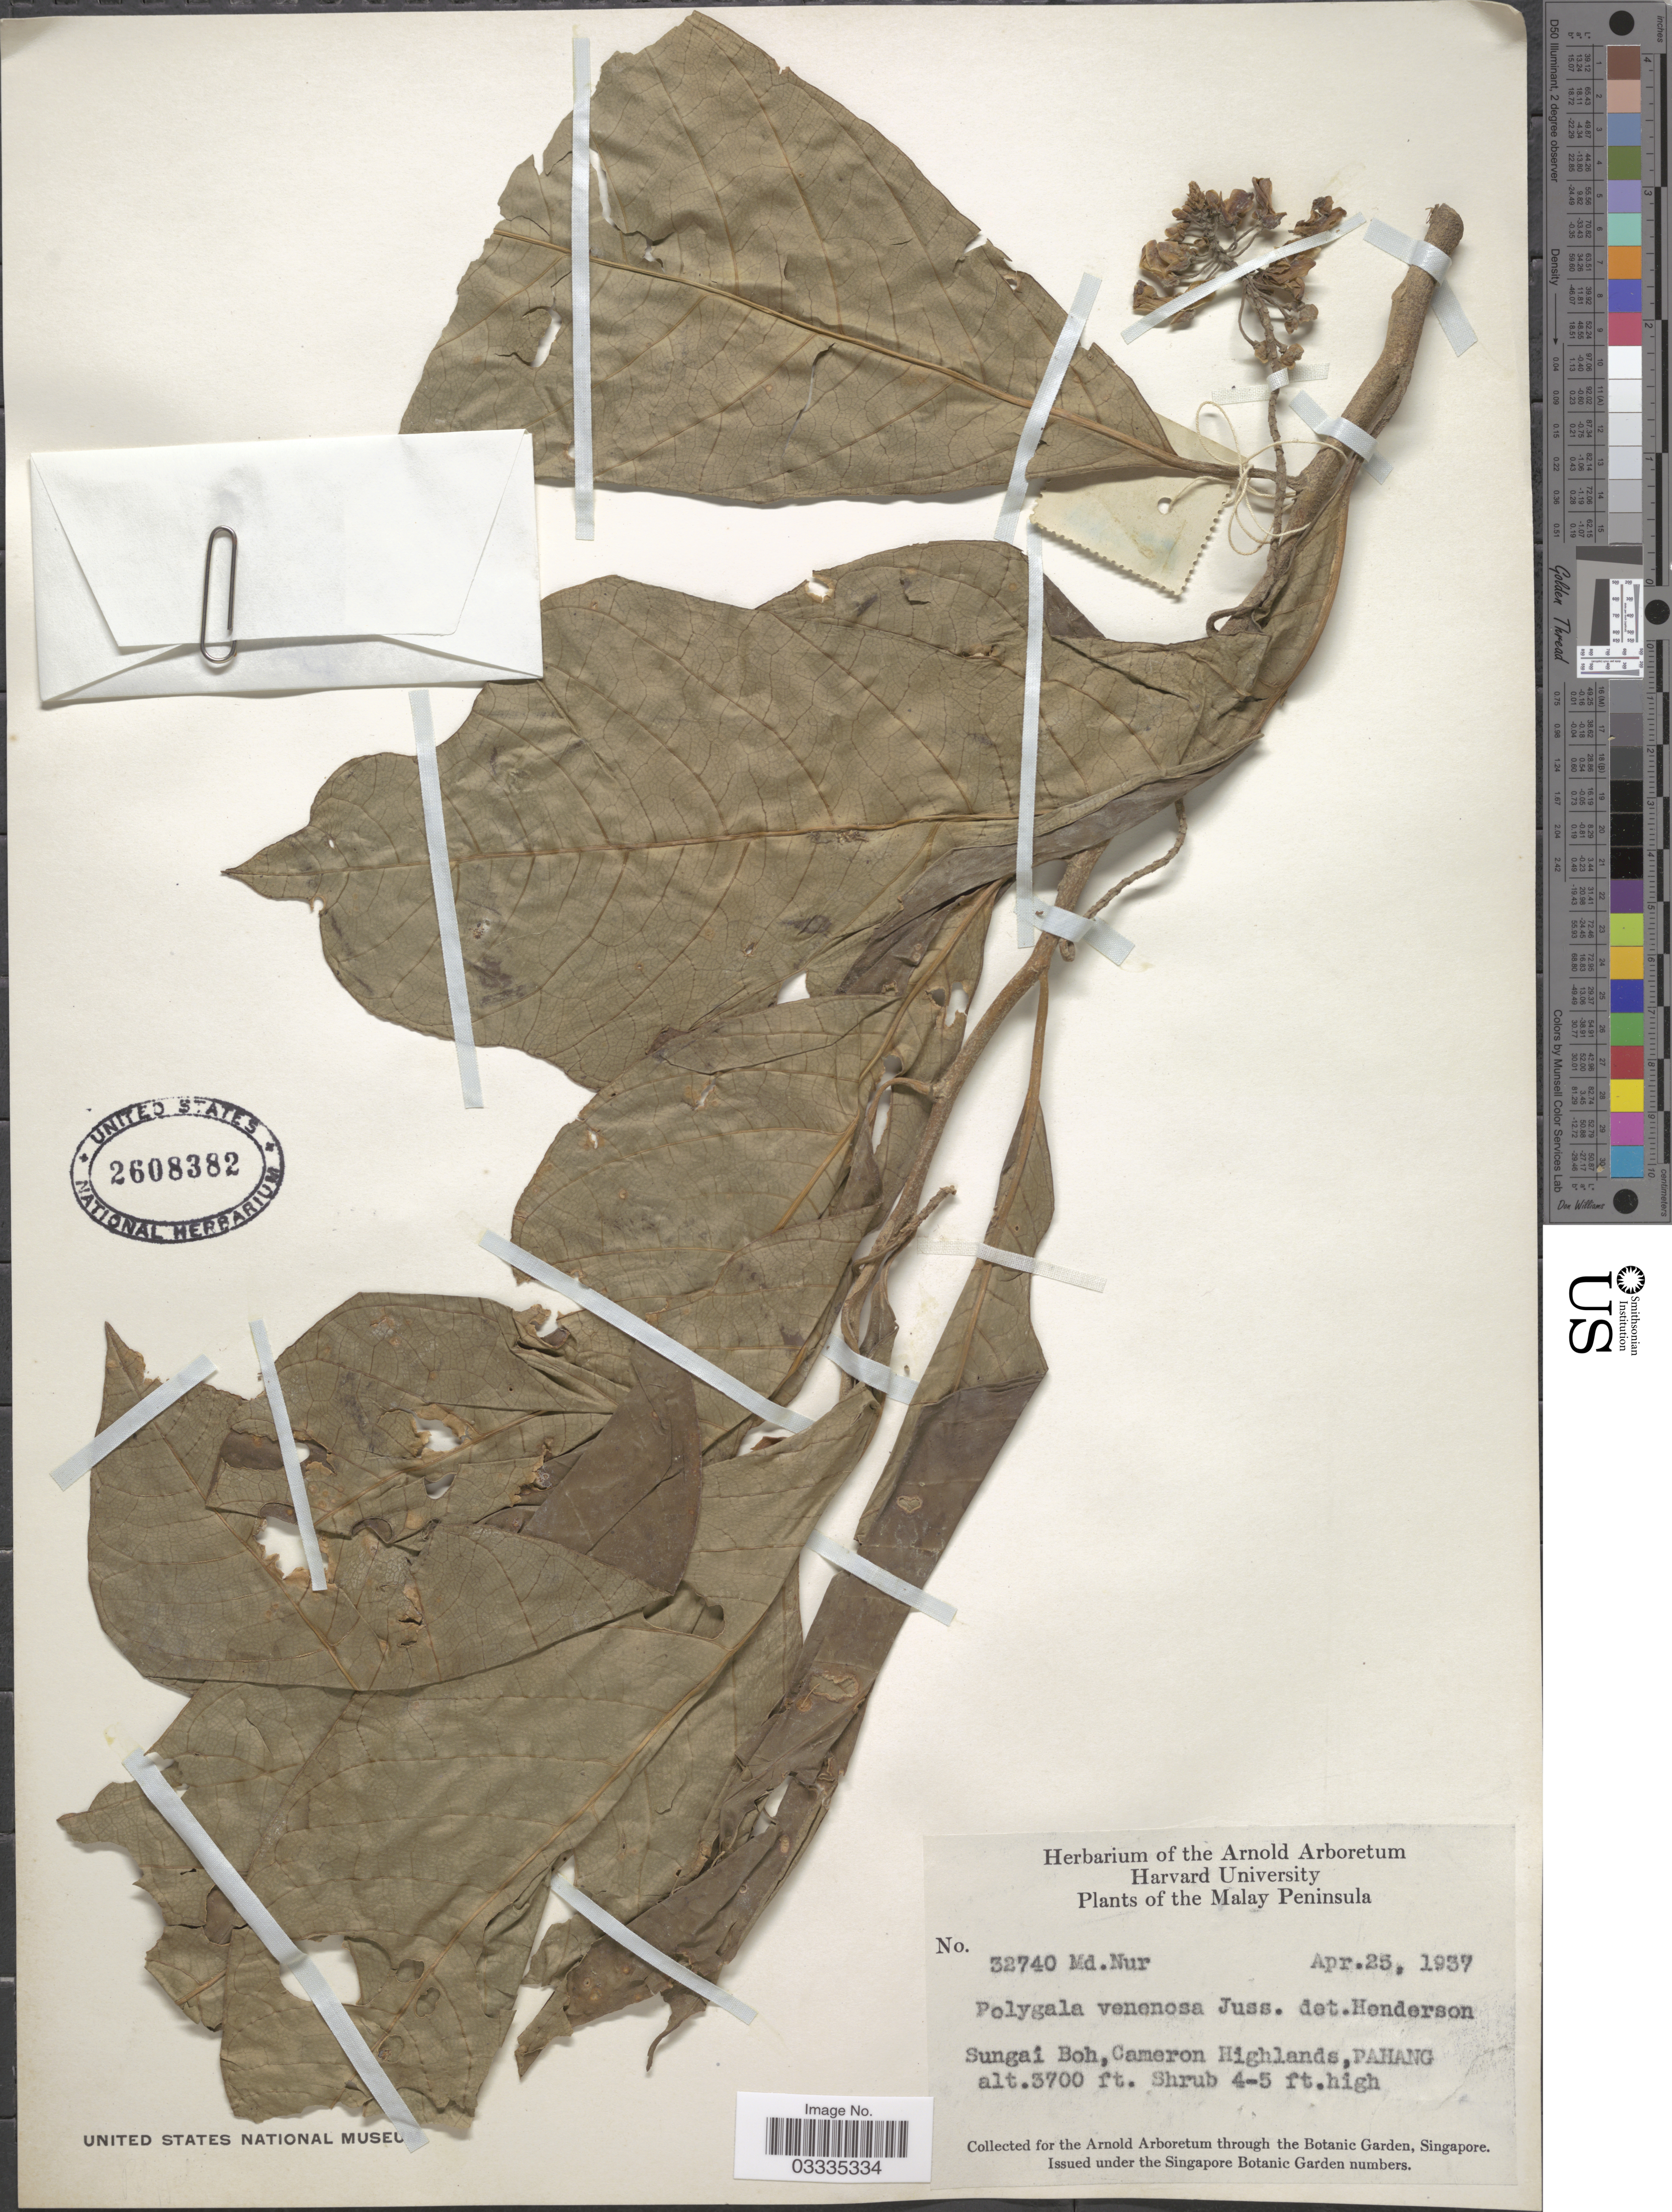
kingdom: Plantae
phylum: Tracheophyta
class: Magnoliopsida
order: Fabales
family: Polygalaceae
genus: Polygala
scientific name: Polygala venenosa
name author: Juss. ex Poir.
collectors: M. Nur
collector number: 32740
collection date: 1937-04-25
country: Malaysia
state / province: Pahang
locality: Malay Peninsula. Sungai Boh, Cameron Highlands.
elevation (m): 1128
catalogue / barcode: US 2608382